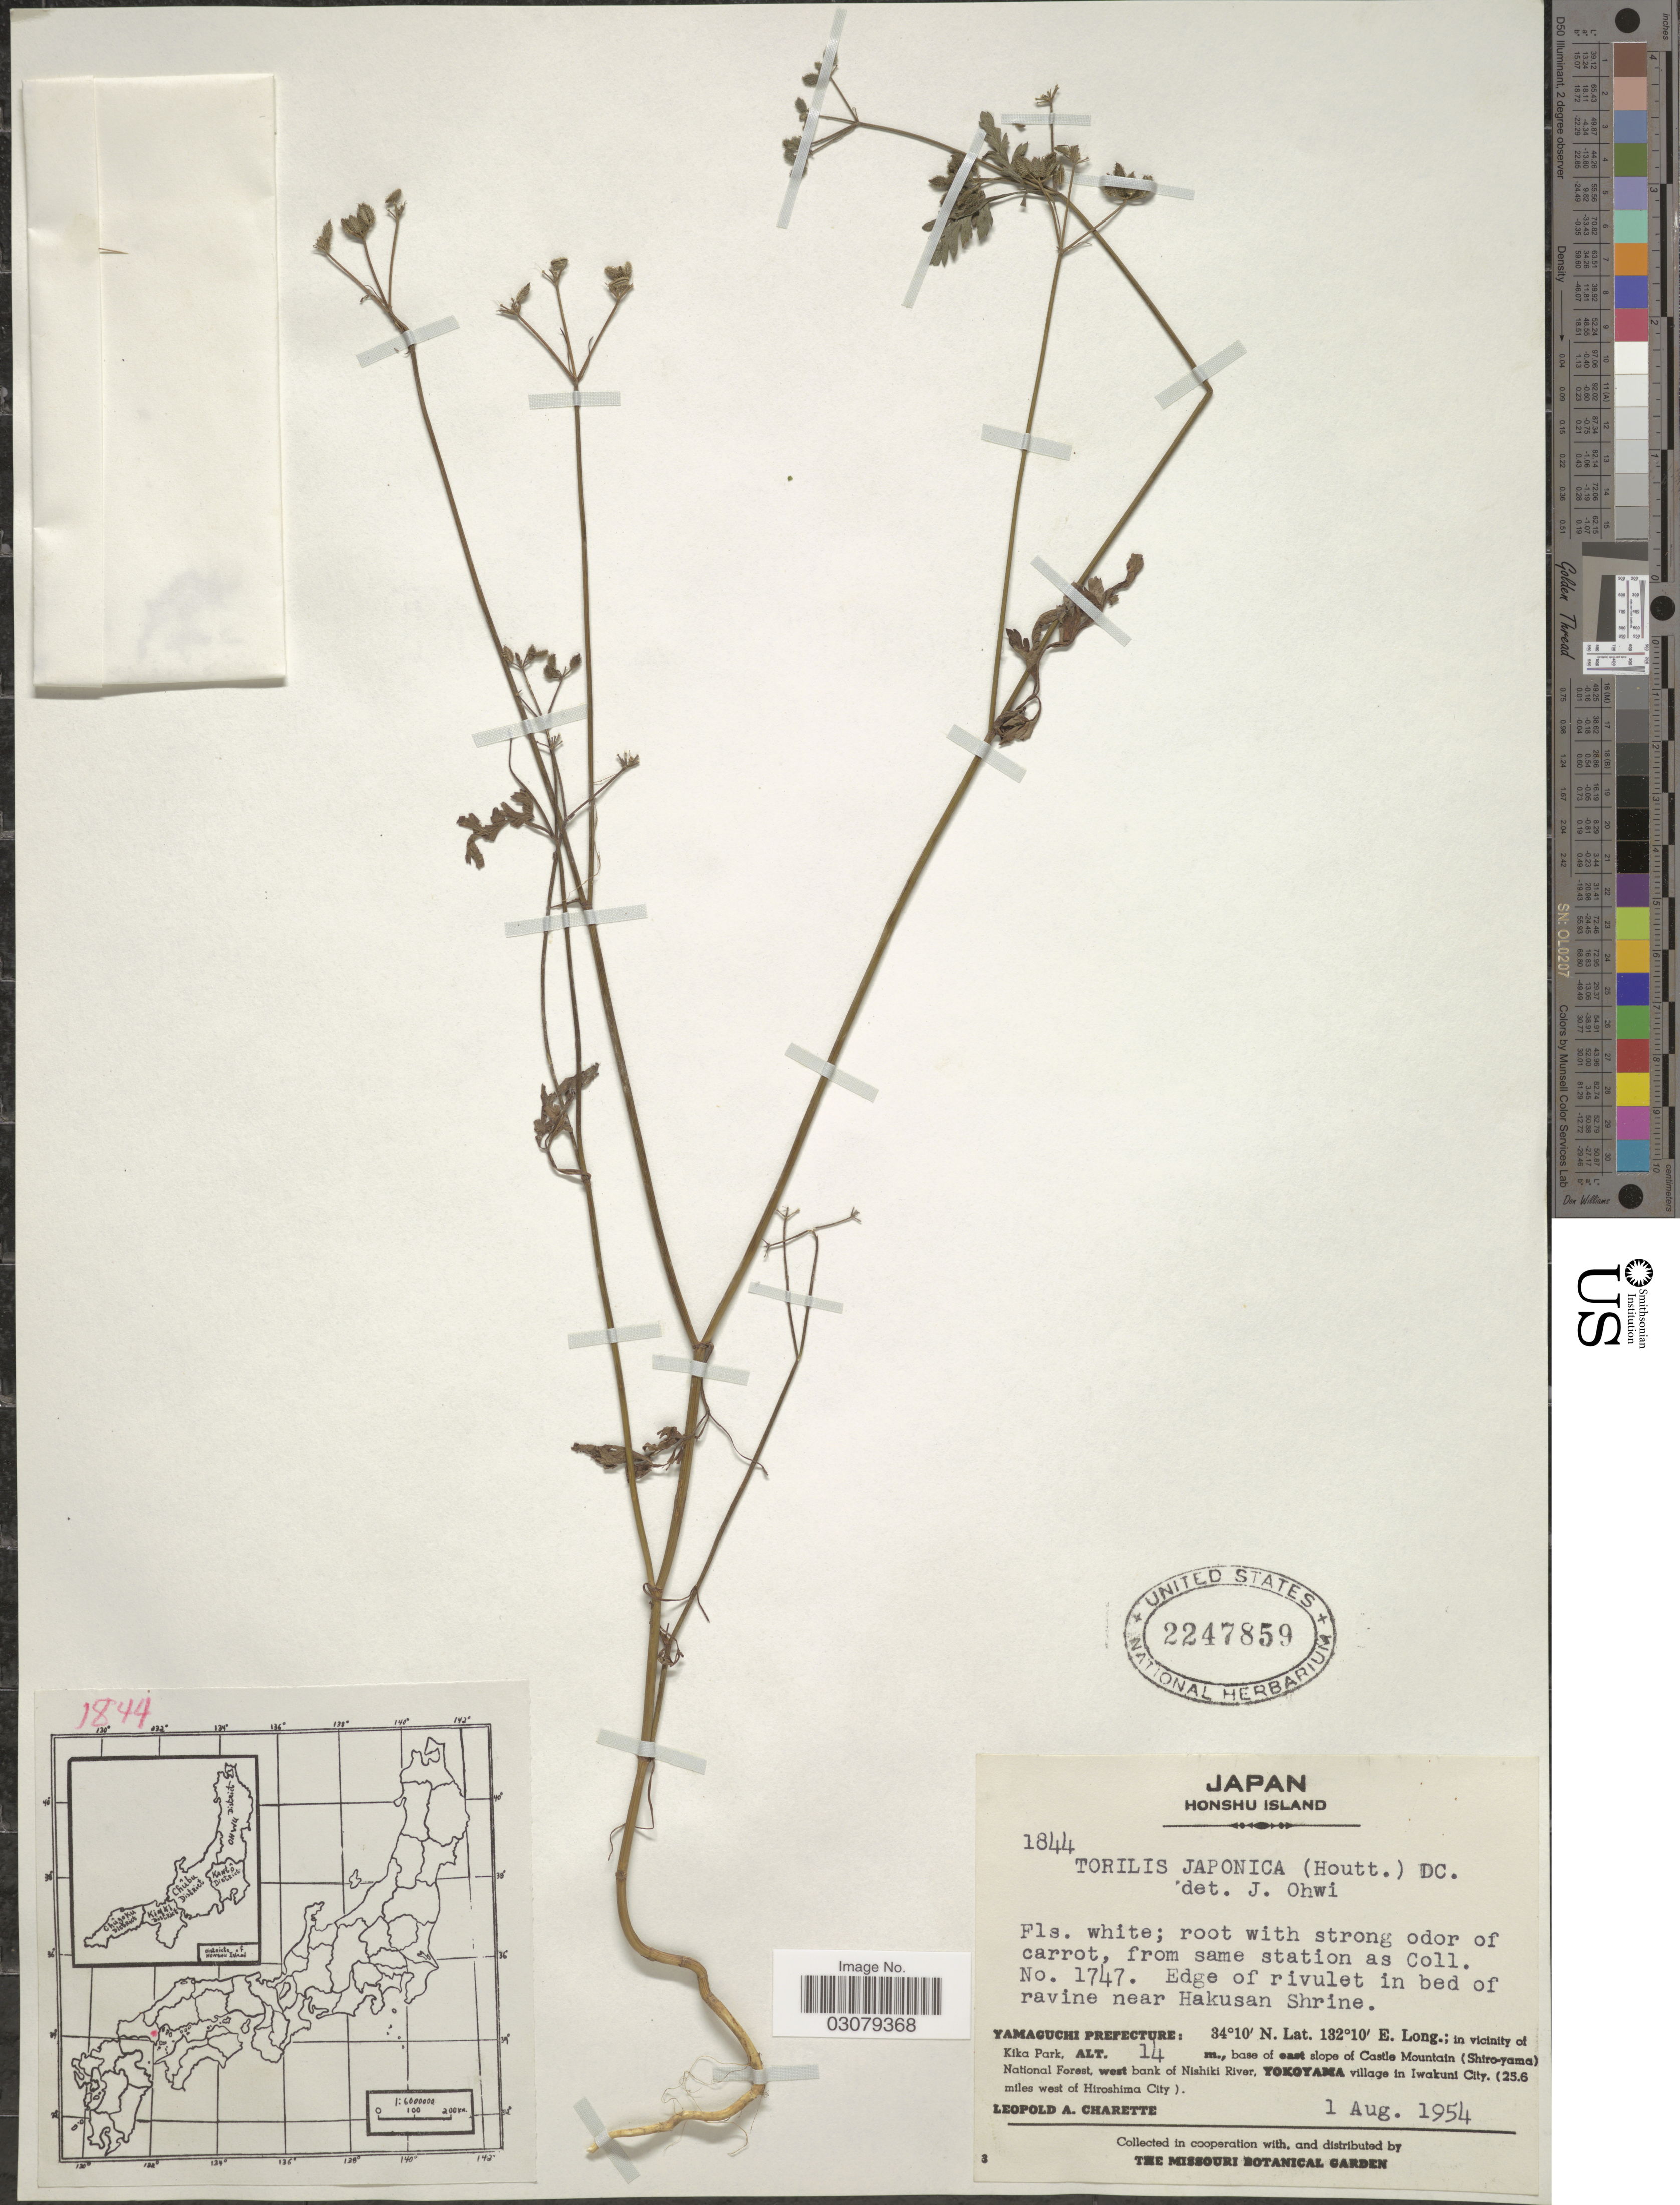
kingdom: Plantae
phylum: Tracheophyta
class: Magnoliopsida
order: Apiales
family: Apiaceae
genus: Torilis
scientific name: Torilis japonica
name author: (Houtt.) DC.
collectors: L. A. Charette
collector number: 1844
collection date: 1954-08-01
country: Japan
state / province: Yamaguti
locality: Honshu Island. Yamaguchi Prefecture: in vicinity of Kika Park, base of east slope of Castle Mountain (Shiro-yama) National Forest, west bank of Nishiki River, Yokoyama village in Iwakuni City. (25.6 miles west of Hiroshima City).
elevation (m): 14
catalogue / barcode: US 2247859